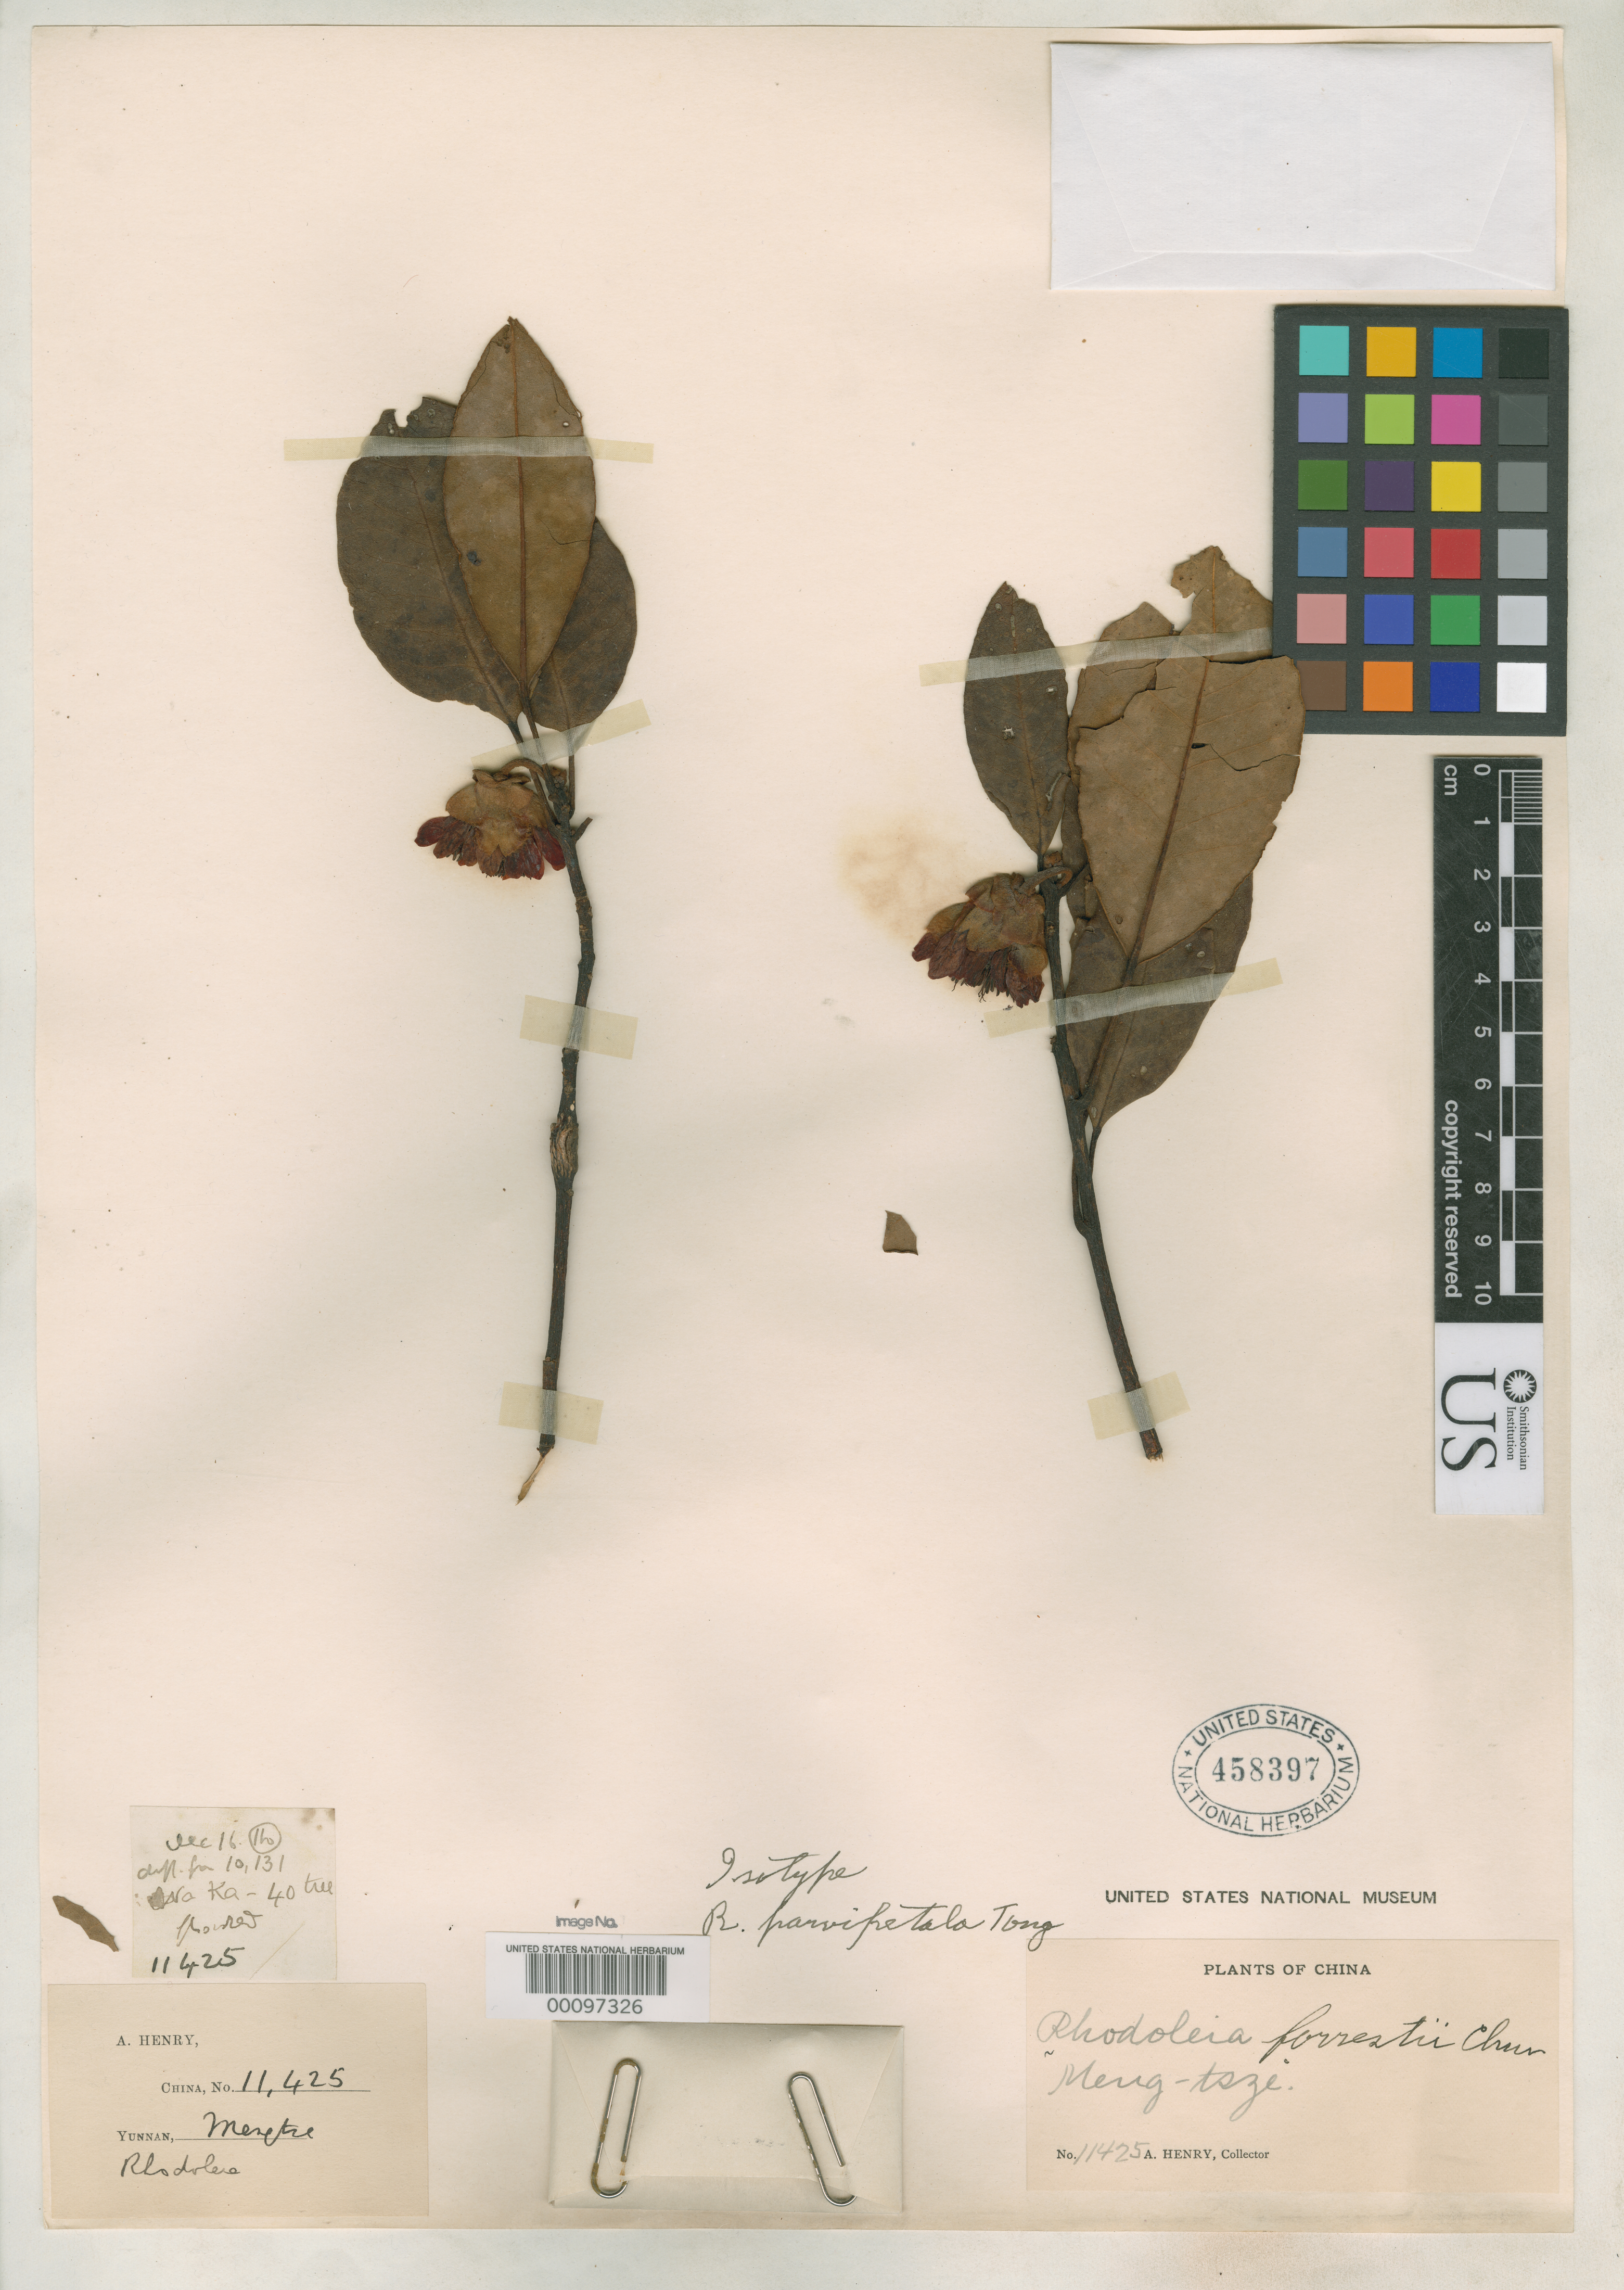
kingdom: Plantae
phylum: Tracheophyta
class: Magnoliopsida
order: Saxifragales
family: Hamamelidaceae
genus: Rhodoleia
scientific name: Rhodoleia parvipetala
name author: Tong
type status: Isotype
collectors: A. Henry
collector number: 11425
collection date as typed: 16 Dec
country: China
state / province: Yunnan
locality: Meng-tsze.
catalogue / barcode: US 458397